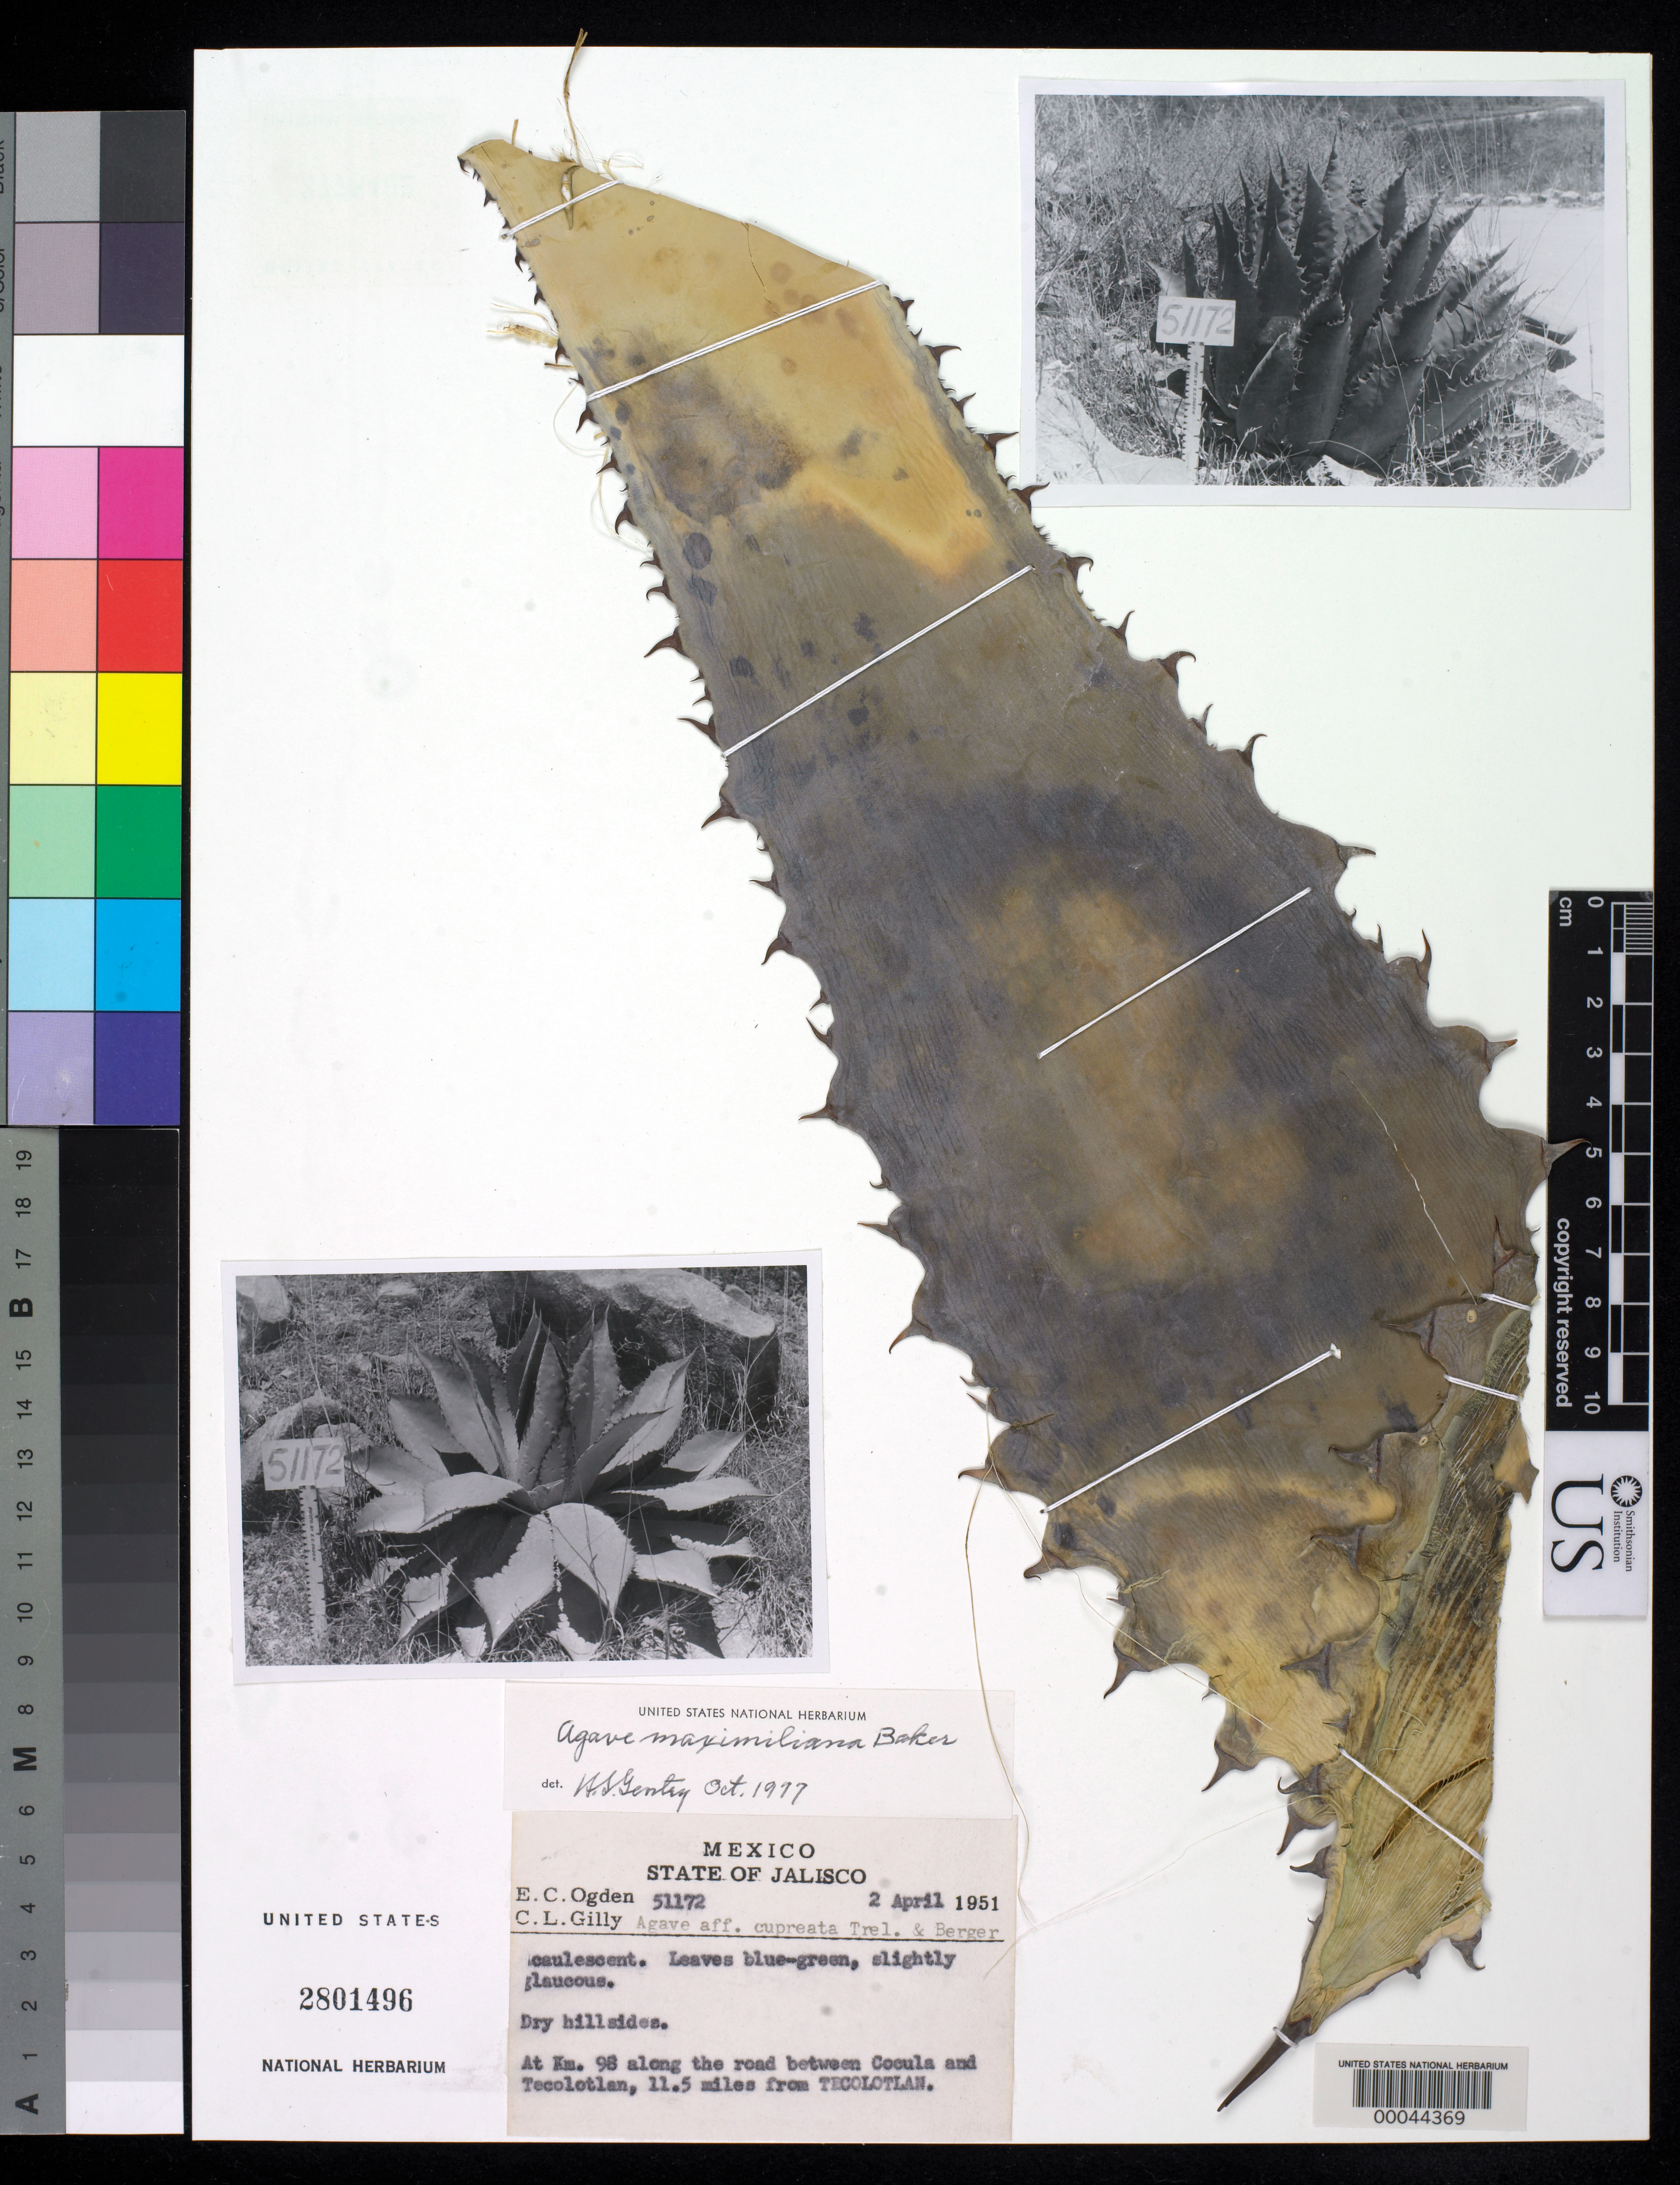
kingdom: Plantae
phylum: Tracheophyta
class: Liliopsida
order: Asparagales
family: Asparagaceae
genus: Agave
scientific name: Agave marmorata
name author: Roezl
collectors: E. C. Ogden & C. Gilly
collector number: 51172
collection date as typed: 02 Apr 1951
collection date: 1951-04-02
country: Mexico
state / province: Jalisco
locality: At km 98 along the road between Cocula and Tecolotlan, 11.5 mi from Tecolotlan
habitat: Dry hillsides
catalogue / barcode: US 2801496